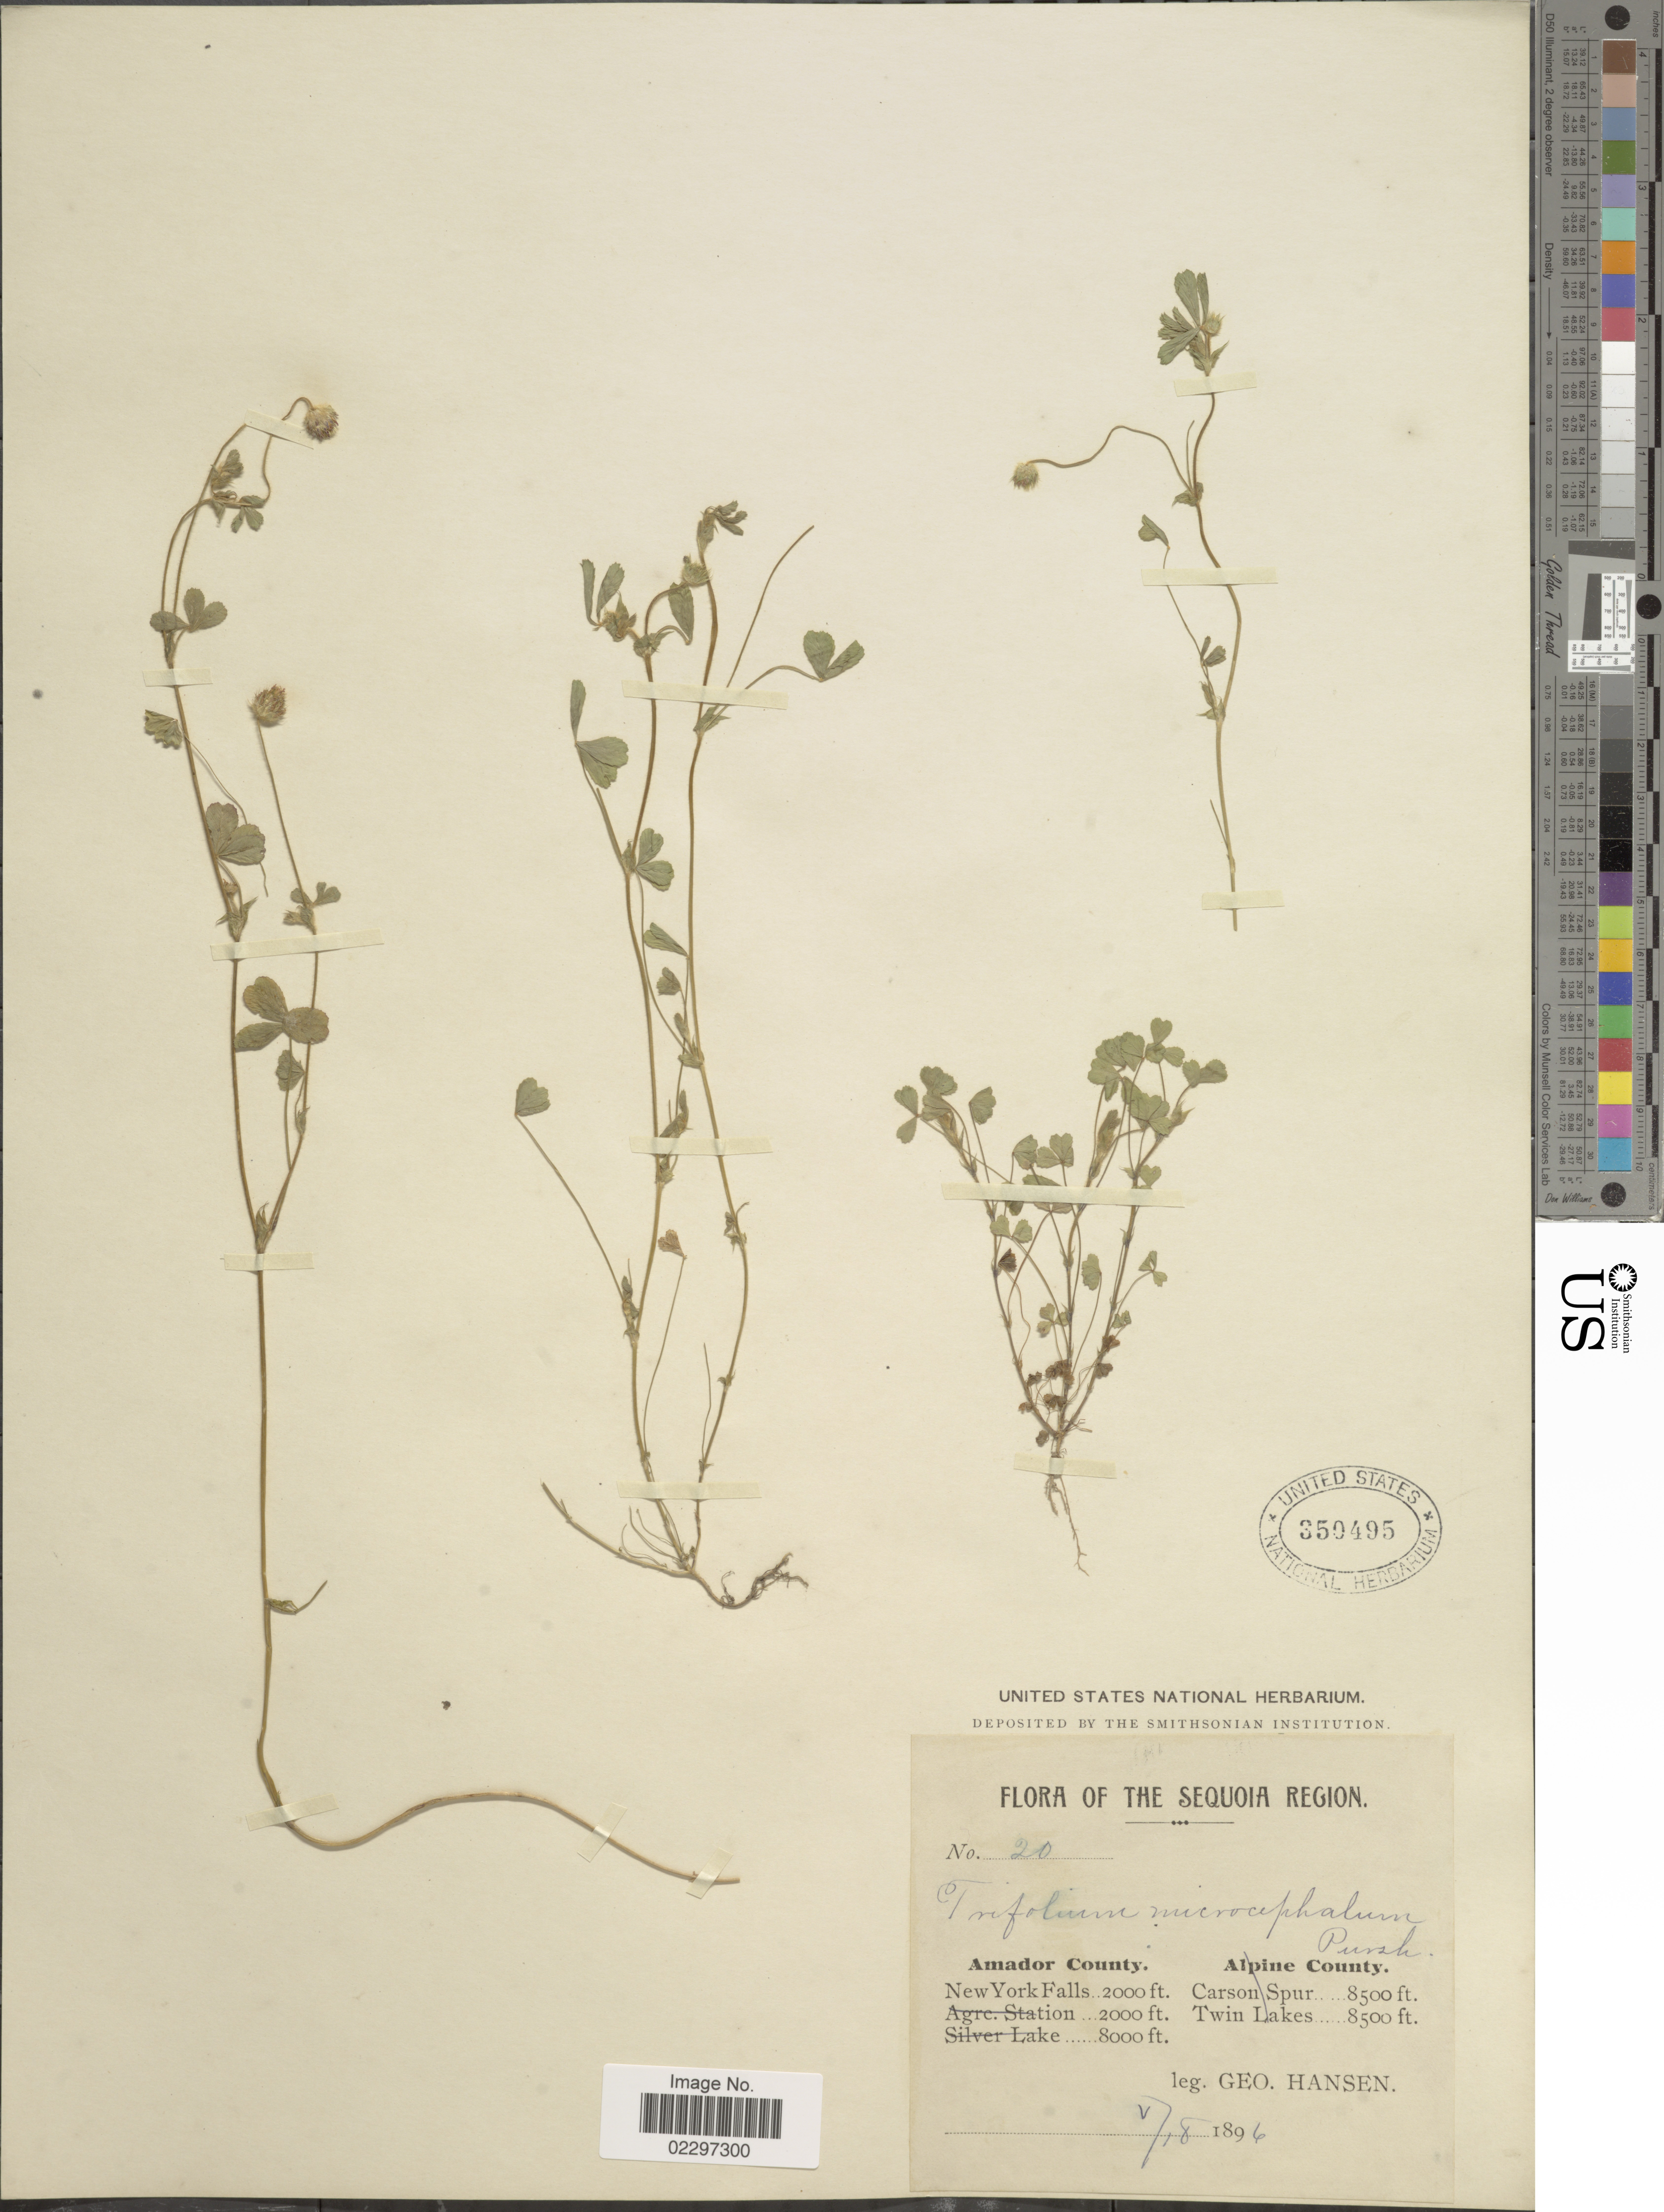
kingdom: Plantae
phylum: Tracheophyta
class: Magnoliopsida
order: Fabales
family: Fabaceae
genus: Trifolium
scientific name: Trifolium microcephalum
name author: Pursh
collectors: G. Hansen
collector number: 20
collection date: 1896-05-18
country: United States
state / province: California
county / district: Amador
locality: Sequoia Region. Amador County. New York Falls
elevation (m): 610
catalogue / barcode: US 350495